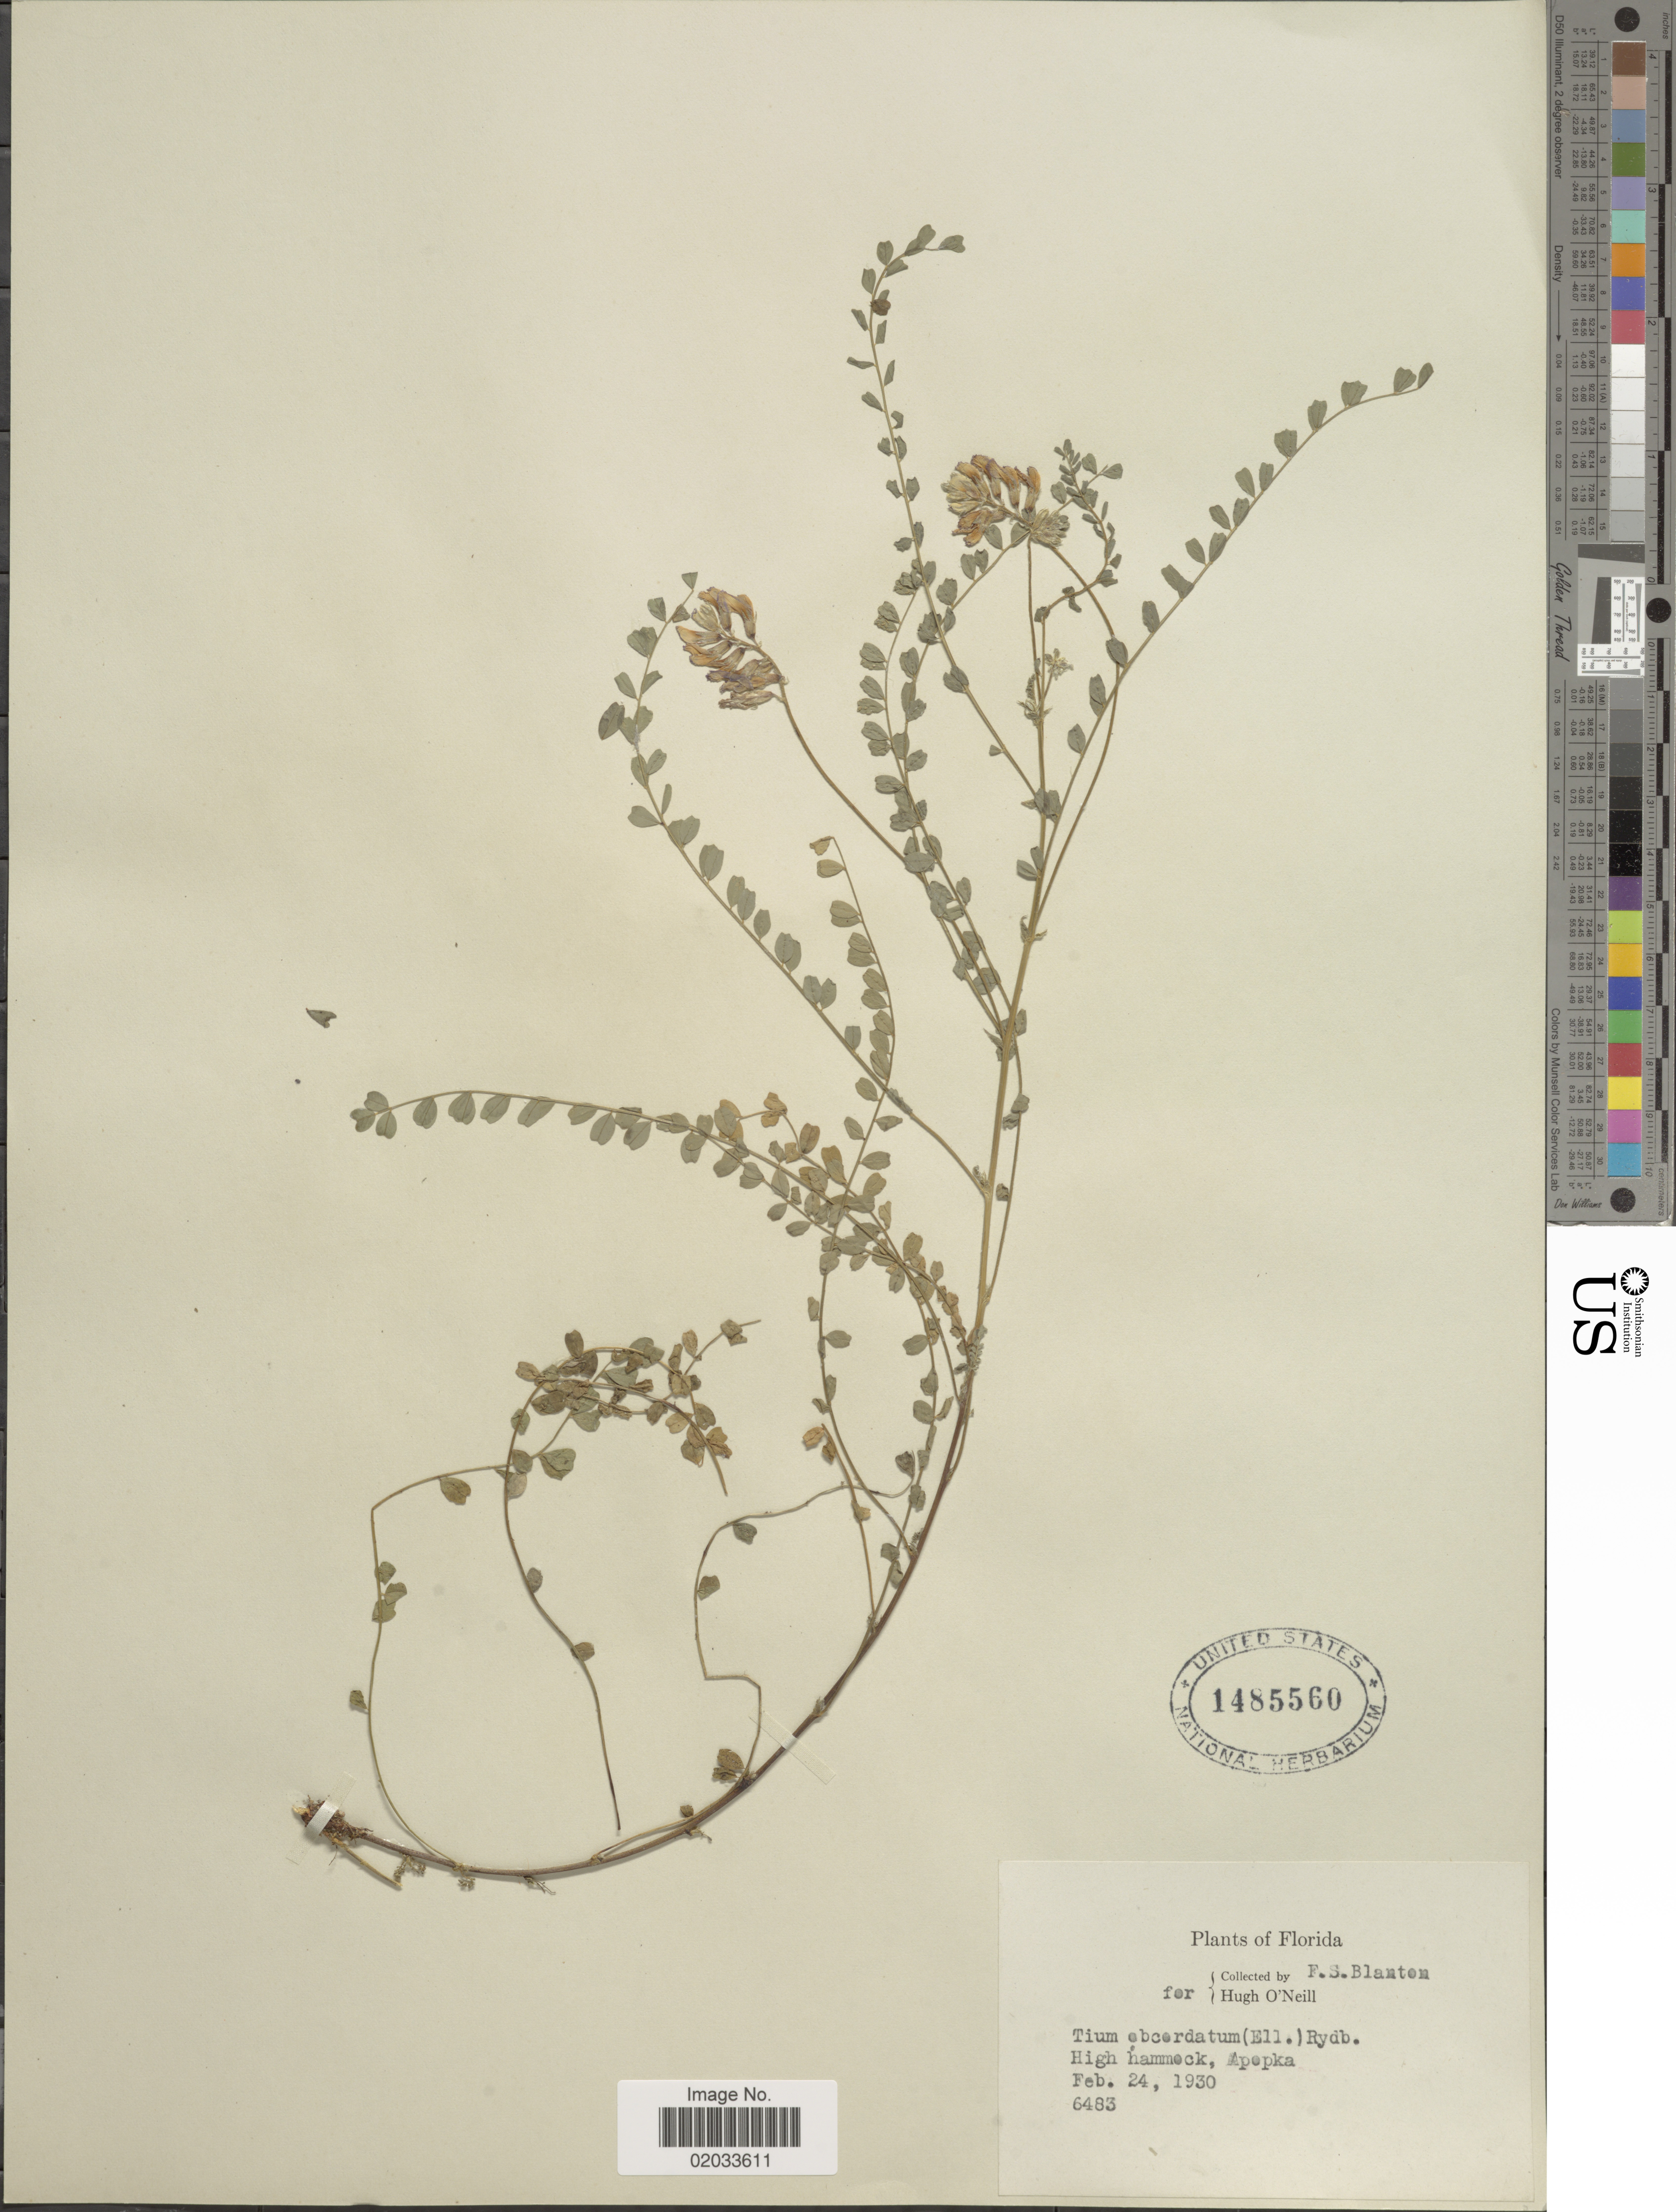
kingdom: Plantae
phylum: Tracheophyta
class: Magnoliopsida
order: Fabales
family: Fabaceae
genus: Astragalus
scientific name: Astragalus obcordatus Boiss., nom. illeg.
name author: Boiss.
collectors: F. S. Blanton & H. O'Neill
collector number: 6483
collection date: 1930-02-24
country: United States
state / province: Florida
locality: High hammock, Apepka.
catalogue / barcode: US 1485560